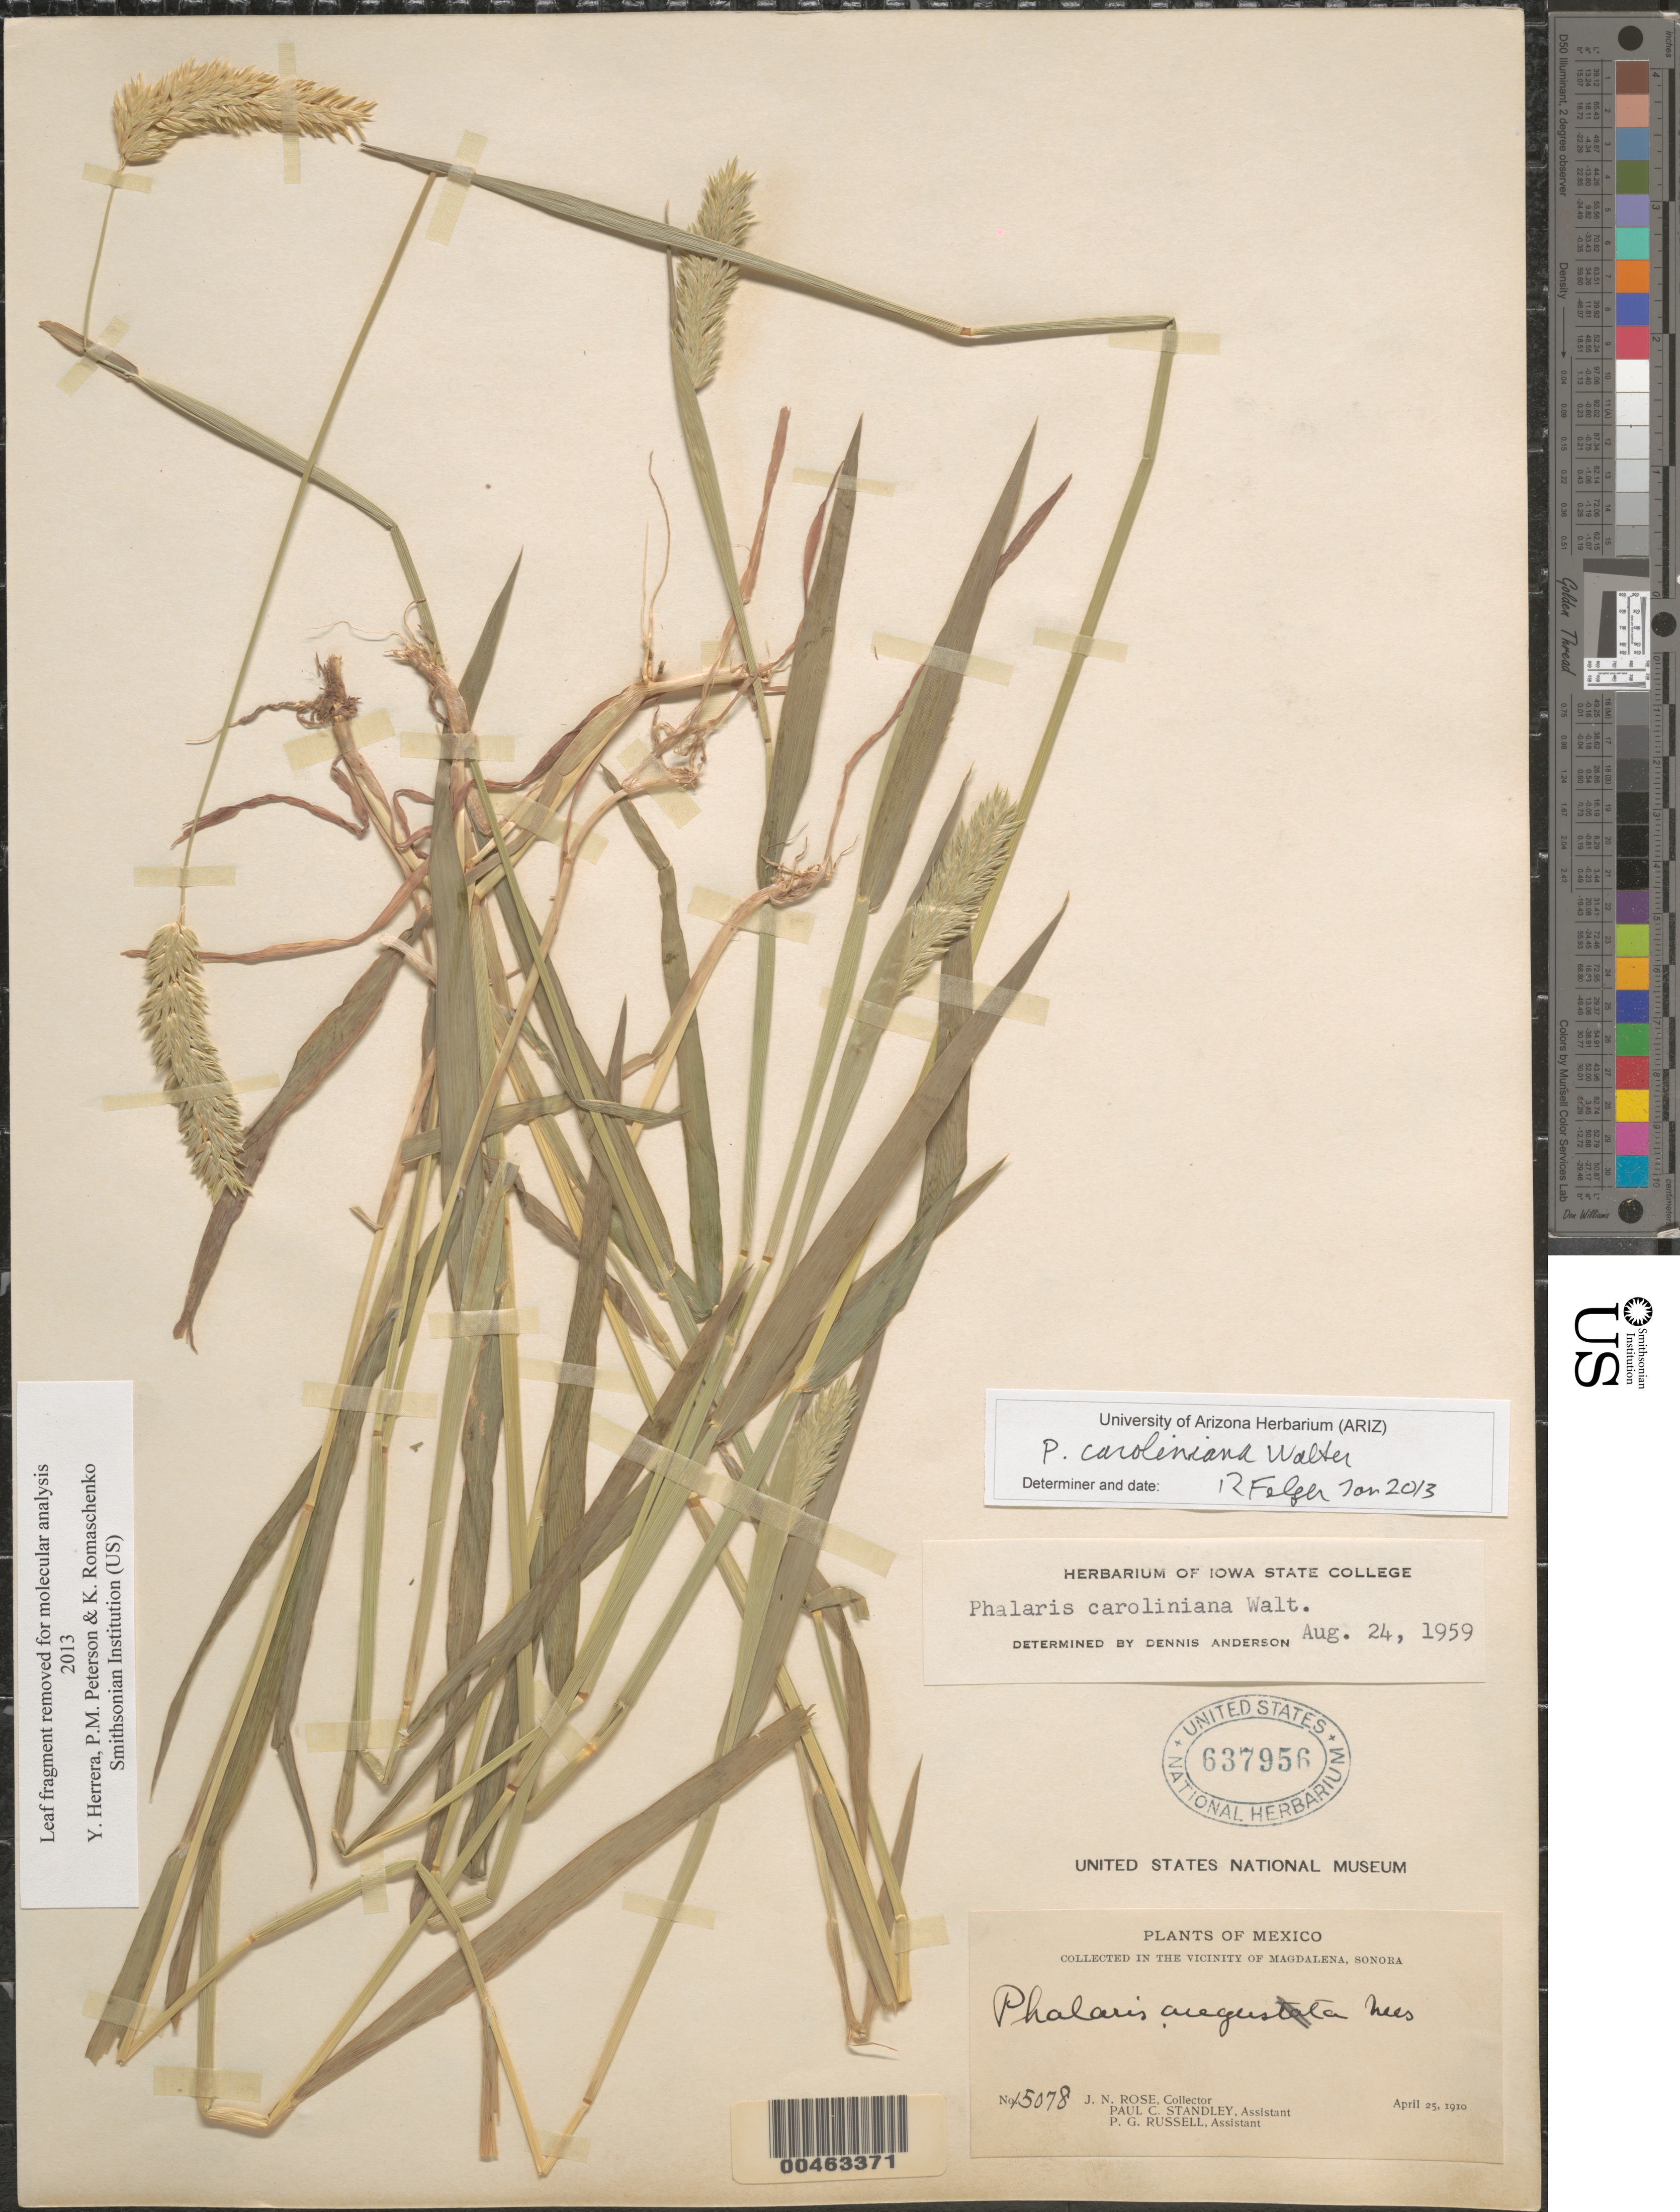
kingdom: Plantae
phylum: Tracheophyta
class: Liliopsida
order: Poales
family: Poaceae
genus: Phalaris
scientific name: Phalaris caroliniana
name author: Walter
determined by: Anderson, D.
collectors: J. N. Rose, P. C. Standley & P. G. Russell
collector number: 15078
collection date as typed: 25 Apr 1910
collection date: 1910-04-25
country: Mexico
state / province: Sonora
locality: Vicinity of Magdalena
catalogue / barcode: US 637956